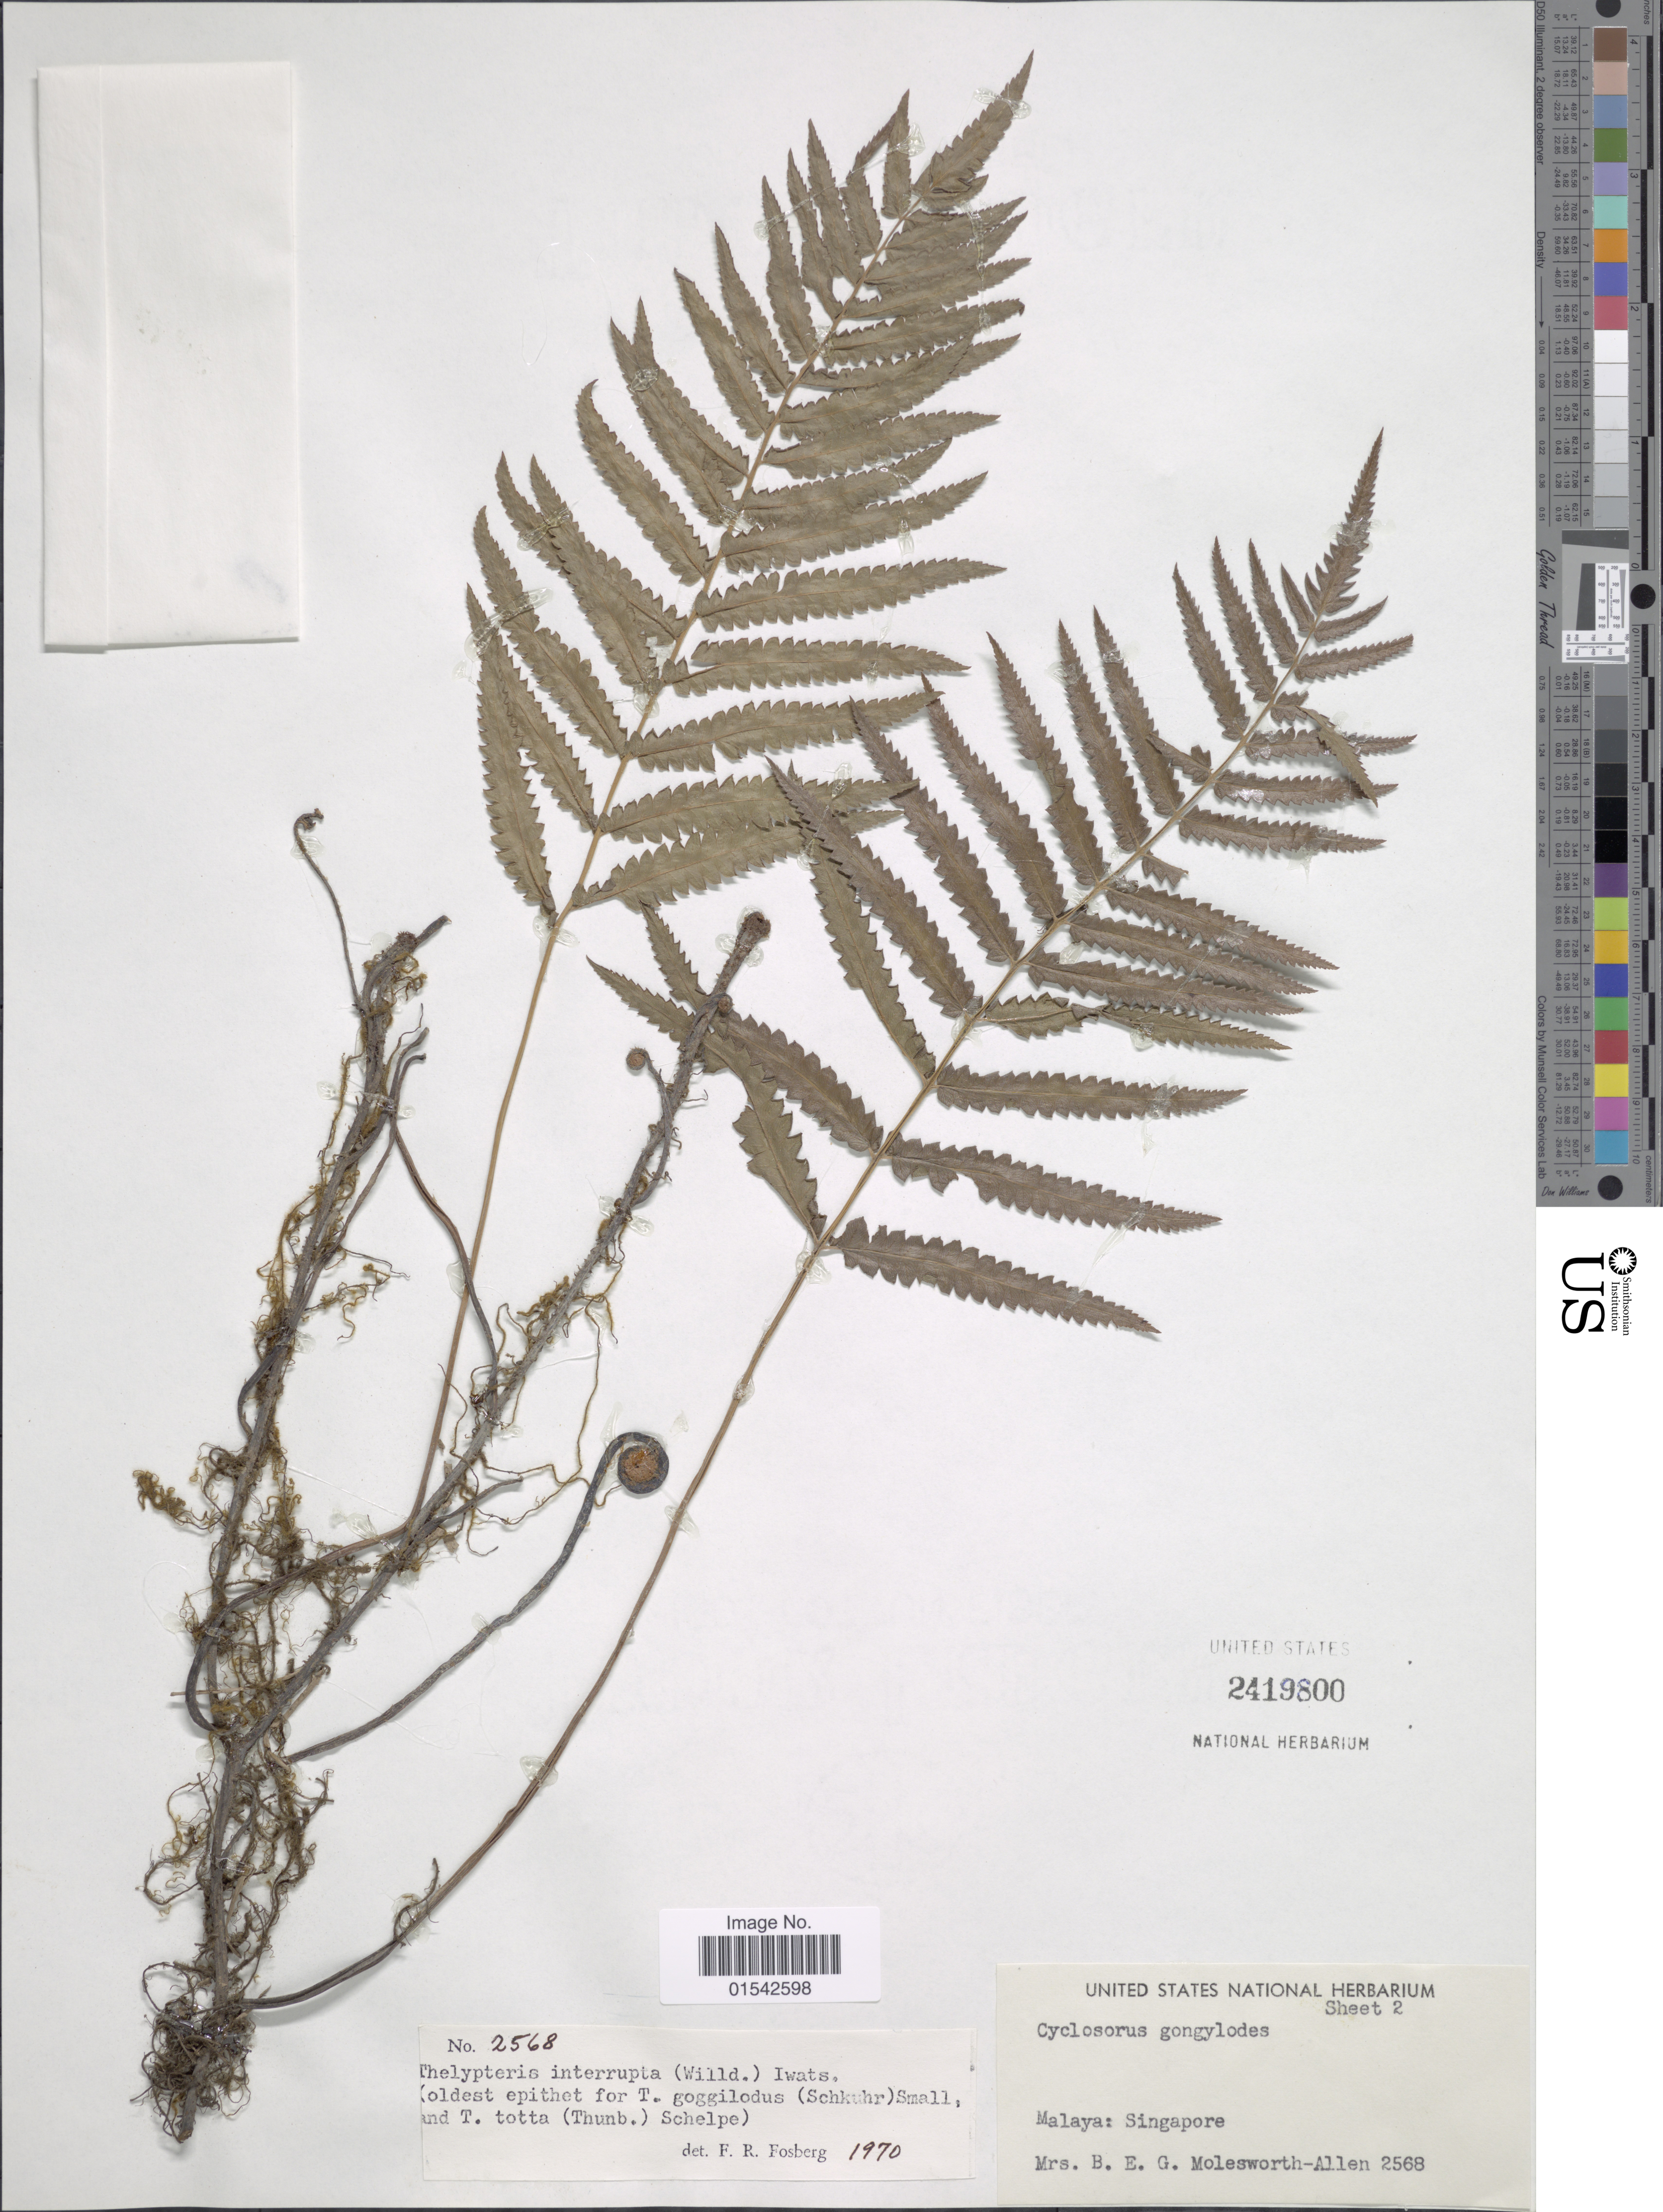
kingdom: Plantae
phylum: Tracheophyta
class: Polypodiopsida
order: Polypodiales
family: Thelypteridaceae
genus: Cyclosorus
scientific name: Cyclosorus interruptus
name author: (Willd.) H. Itô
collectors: Mrs. B. E. G. Molesworth-Allen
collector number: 2568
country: Singapore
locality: Malaya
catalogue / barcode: US 2419800